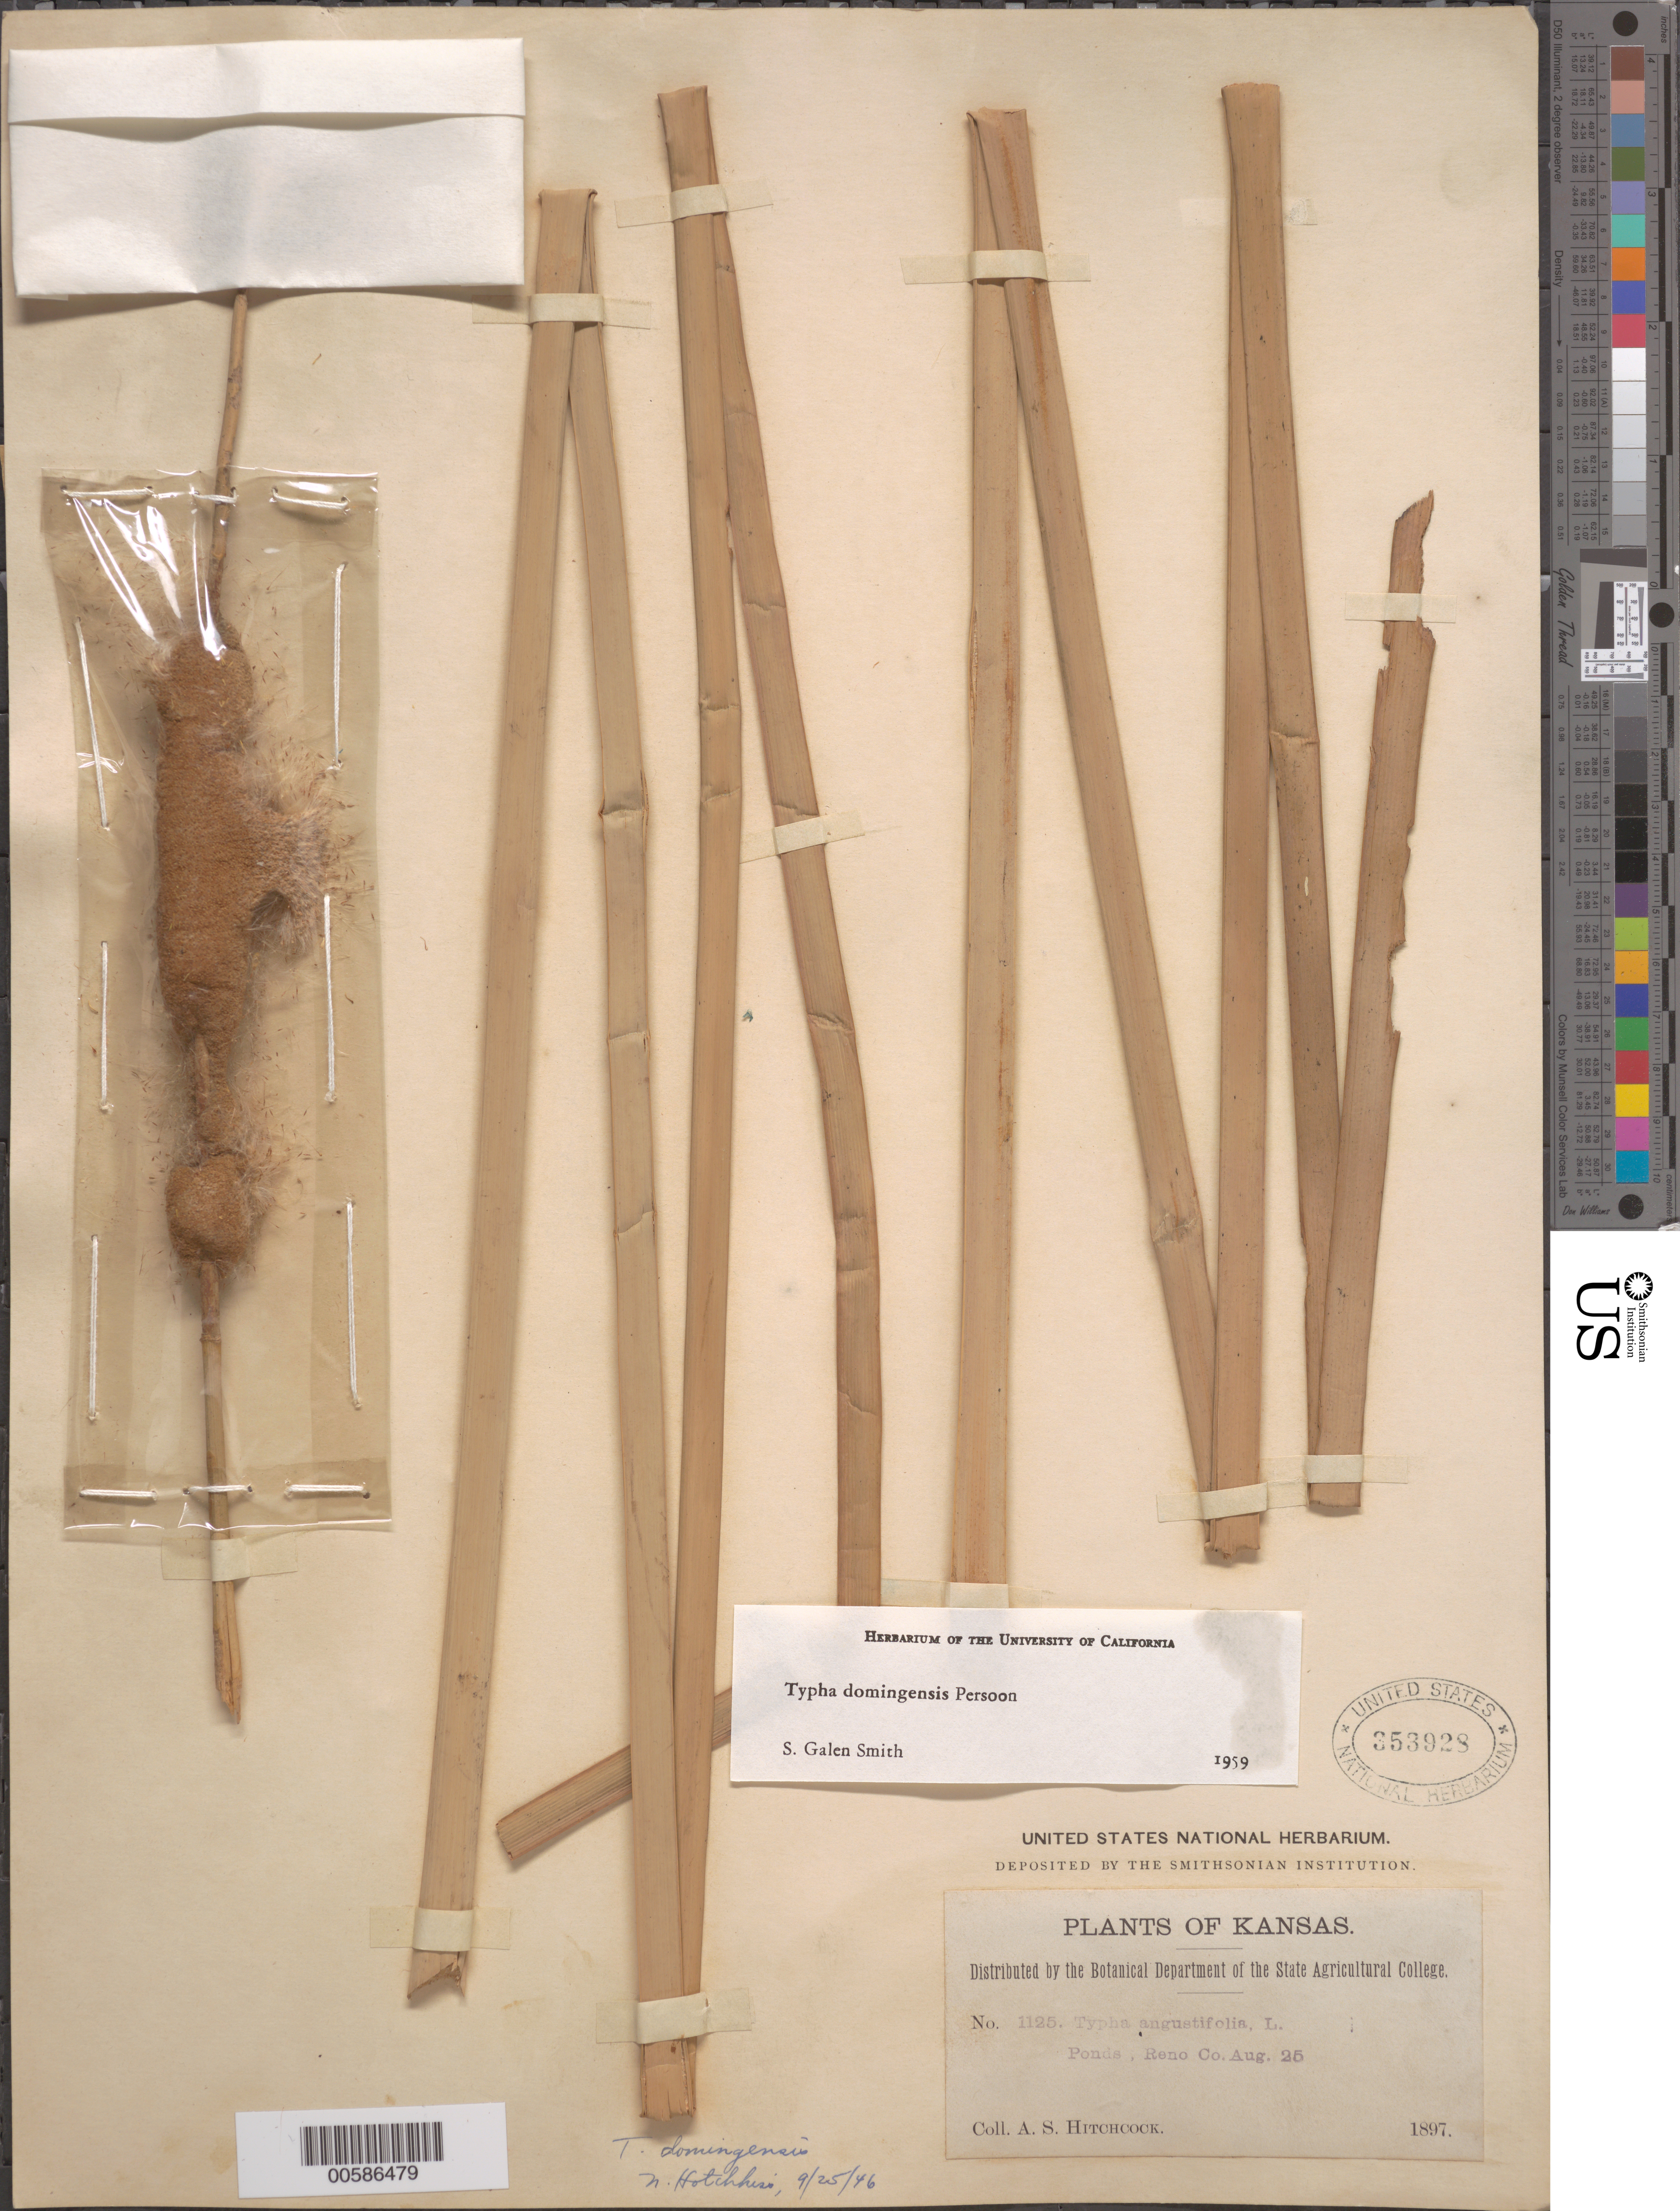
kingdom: Plantae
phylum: Tracheophyta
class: Liliopsida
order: Poales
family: Typhaceae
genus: Typha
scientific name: Typha domingensis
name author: Pers.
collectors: A. S. Hitchcock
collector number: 1125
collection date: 1897-08-25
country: United States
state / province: Kansas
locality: Ponds, Reno Co.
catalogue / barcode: US 353928